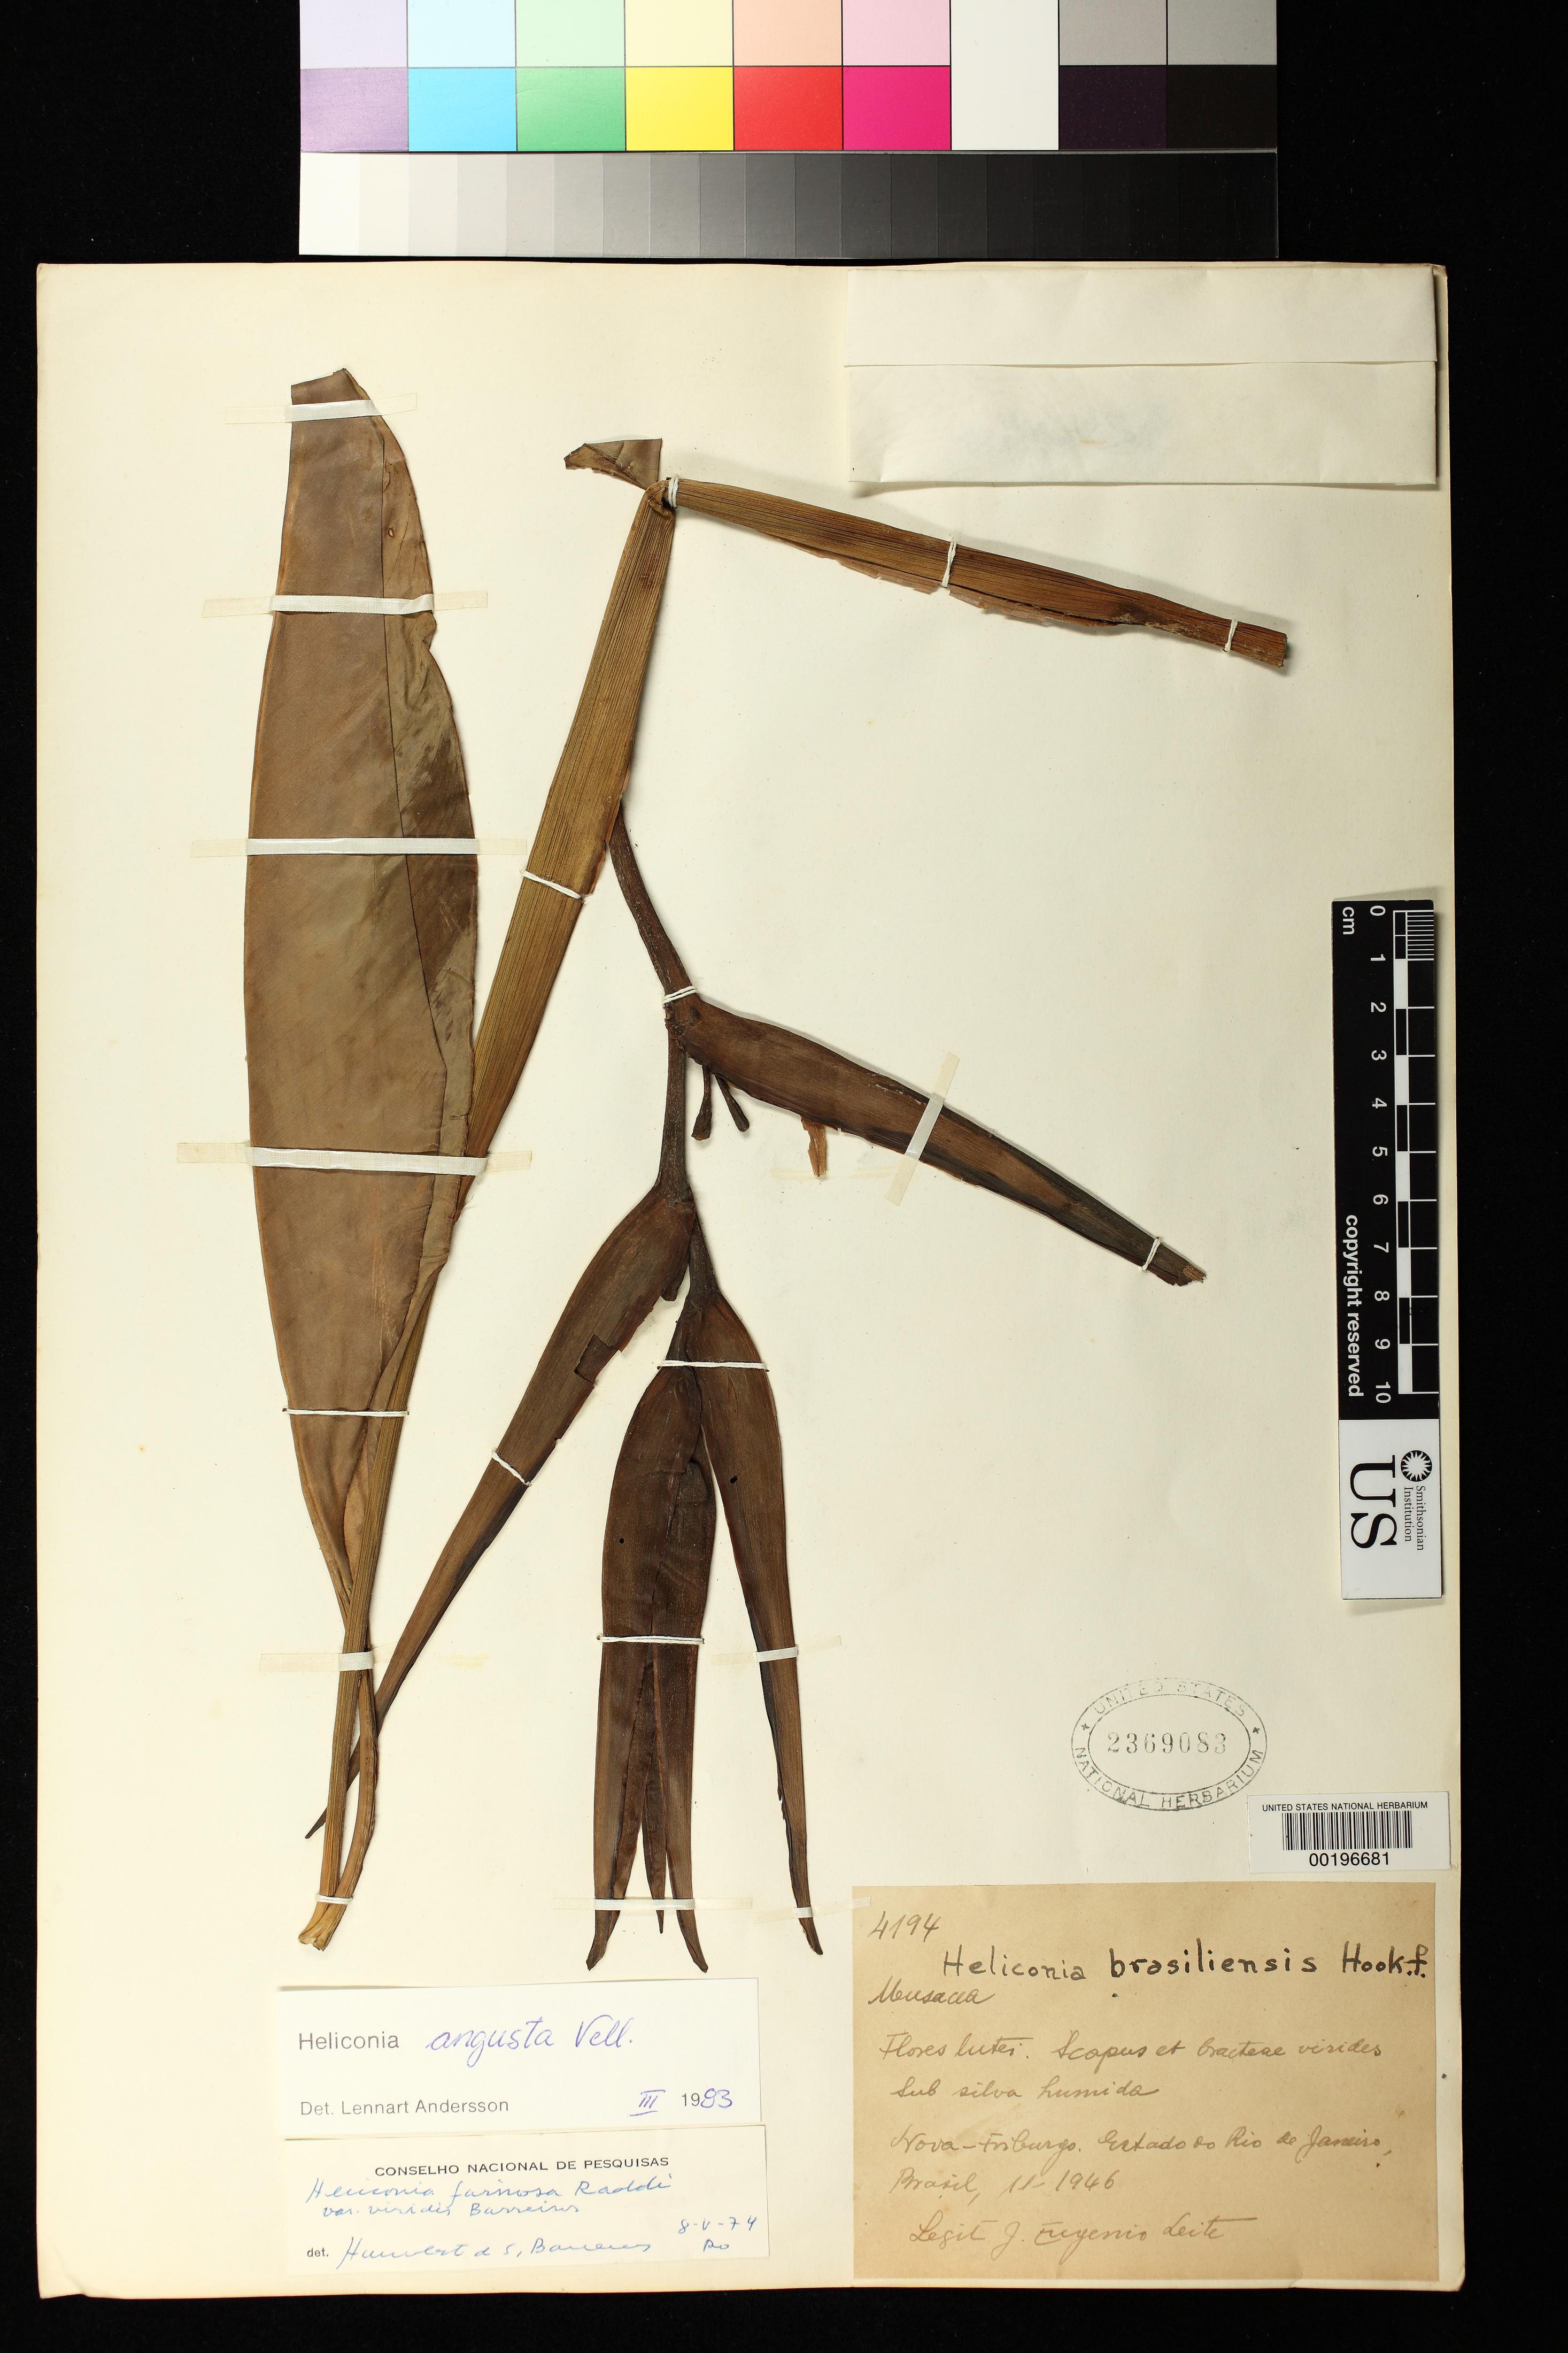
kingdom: Plantae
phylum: Tracheophyta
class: Liliopsida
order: Zingiberales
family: Heliconiaceae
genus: Heliconia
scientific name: Heliconia angusta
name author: Vell.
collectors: J. E. Leite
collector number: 4194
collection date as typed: Nov 1946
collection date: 1946-11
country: Brazil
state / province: Rio de Janeiro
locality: Nova-friburgo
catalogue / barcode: US 2369083